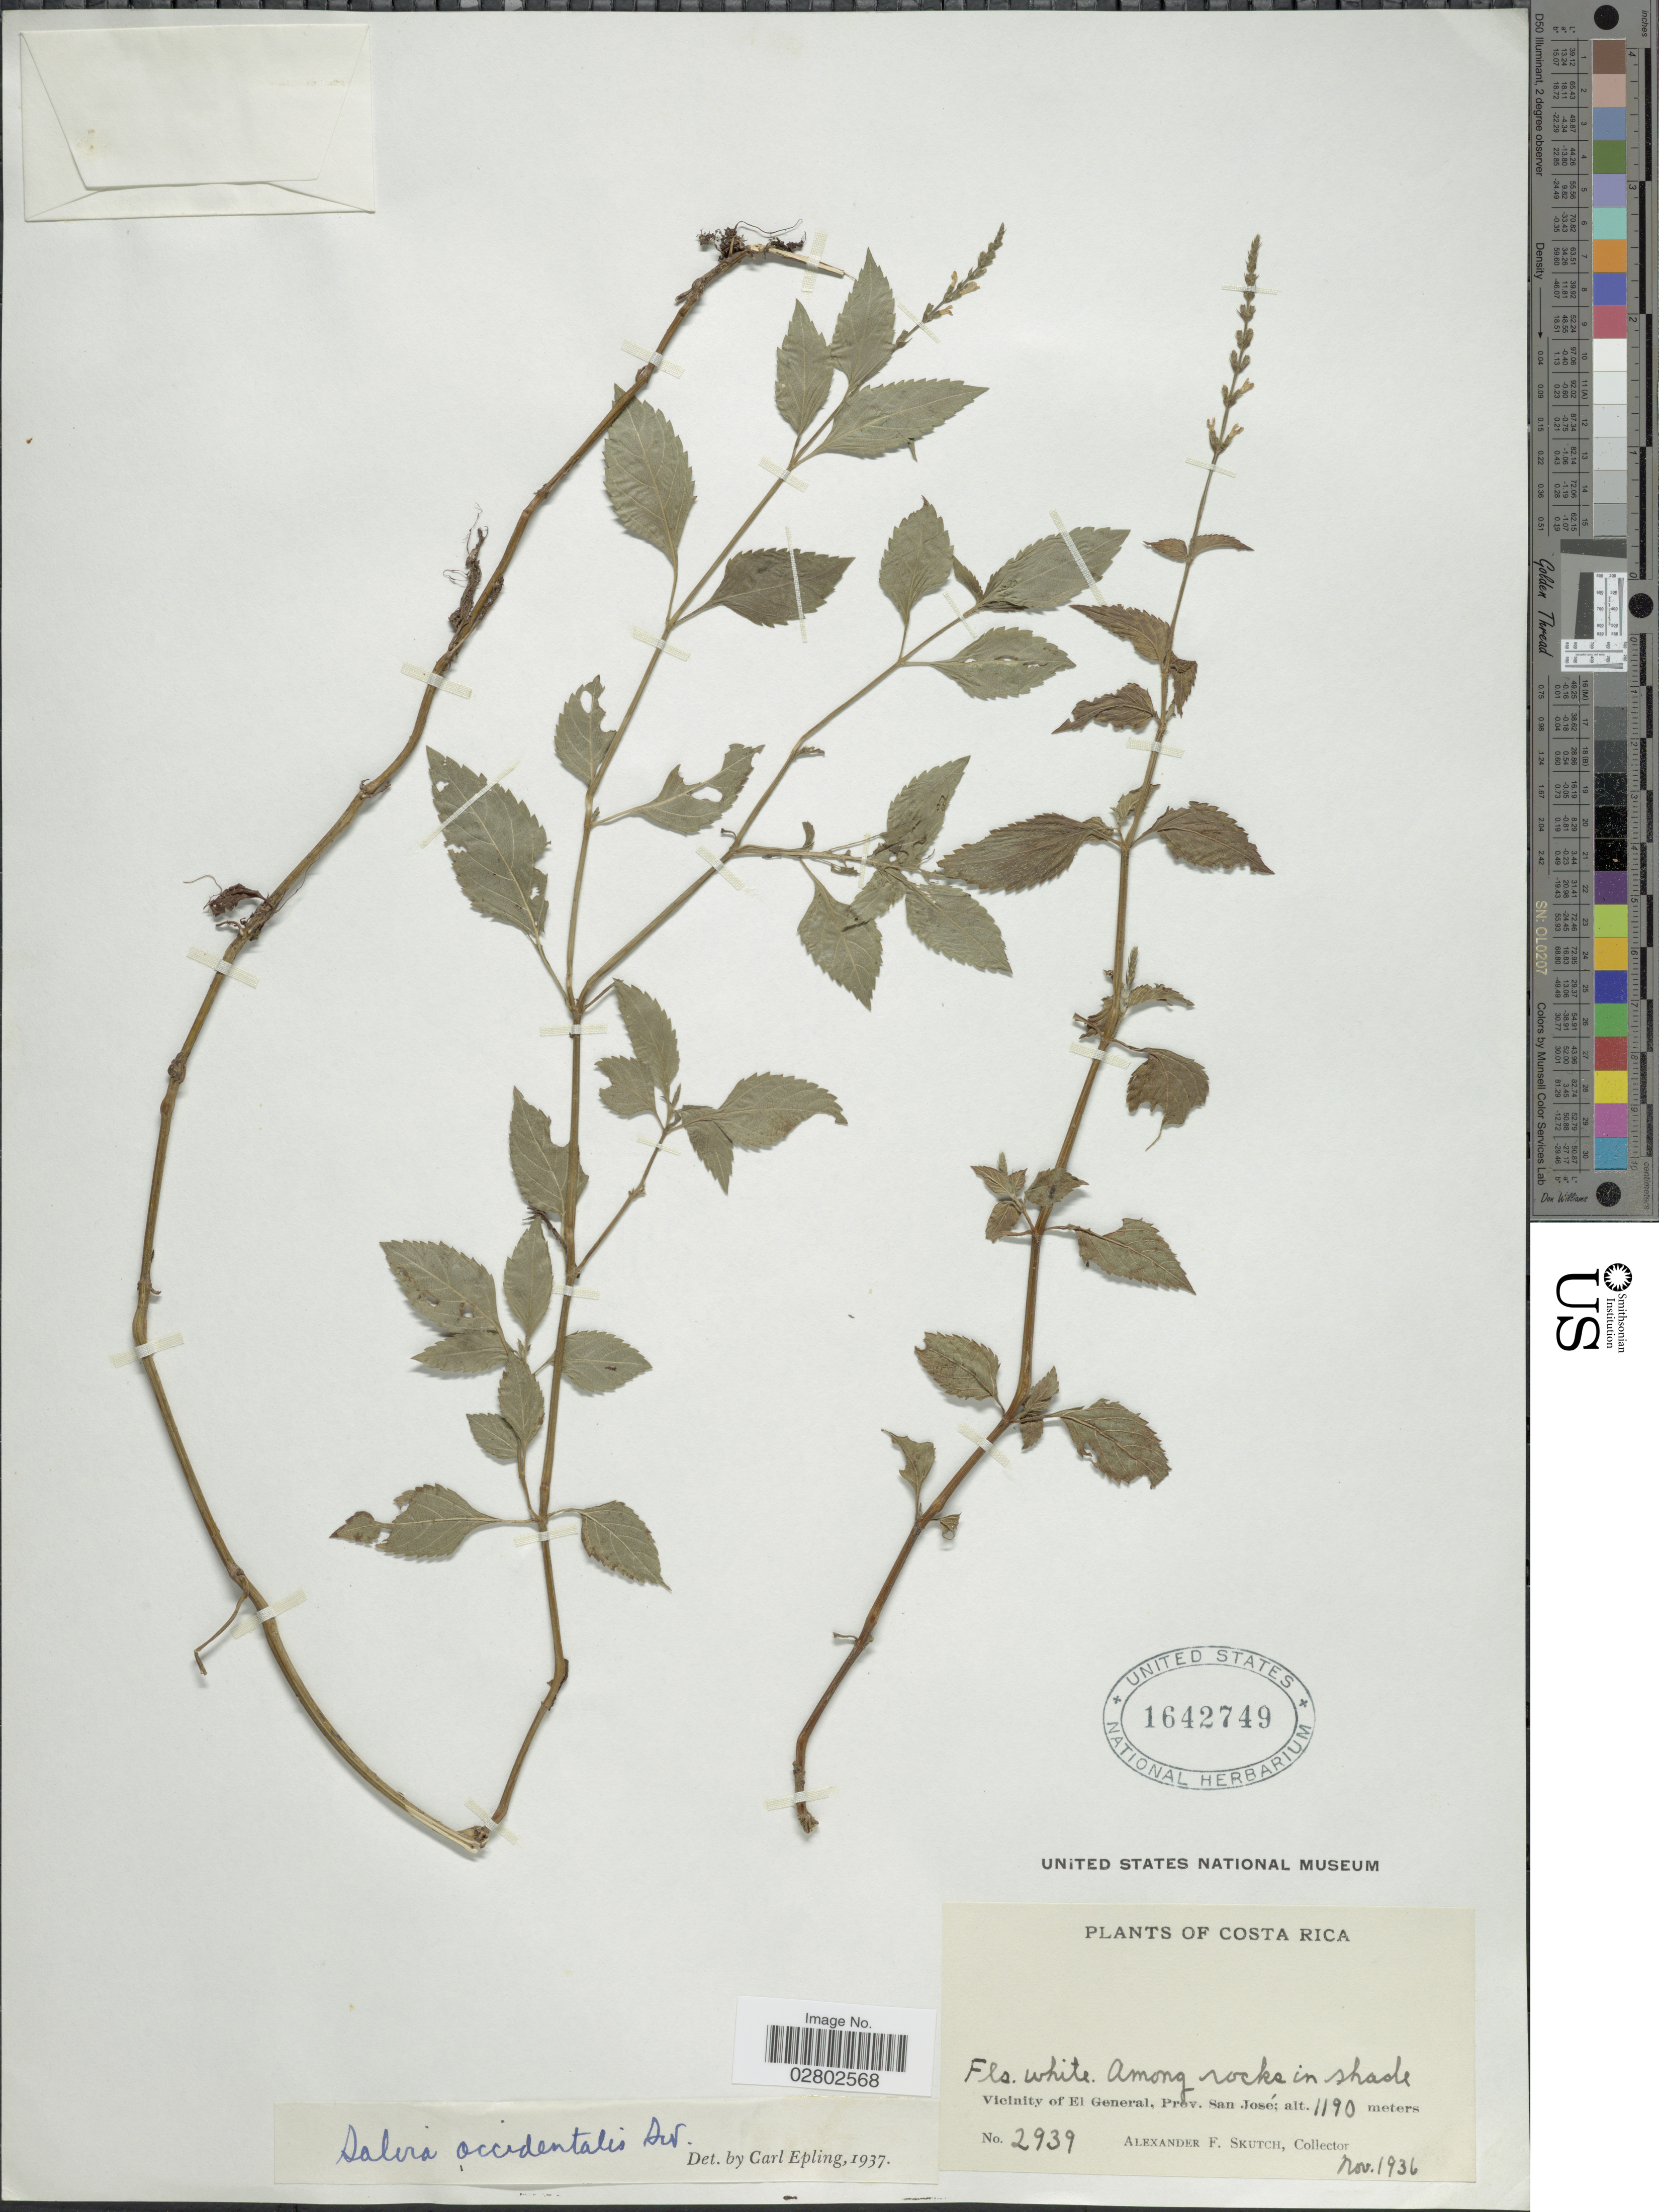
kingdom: Plantae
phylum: Tracheophyta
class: Magnoliopsida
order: Lamiales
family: Lamiaceae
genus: Salvia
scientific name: Salvia occidentalis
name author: Sw.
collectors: A. F. Skutch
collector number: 2939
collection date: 1936-11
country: Costa Rica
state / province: San José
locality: Vicinity of El General, Prov. San José.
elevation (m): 1190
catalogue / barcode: US 1642749